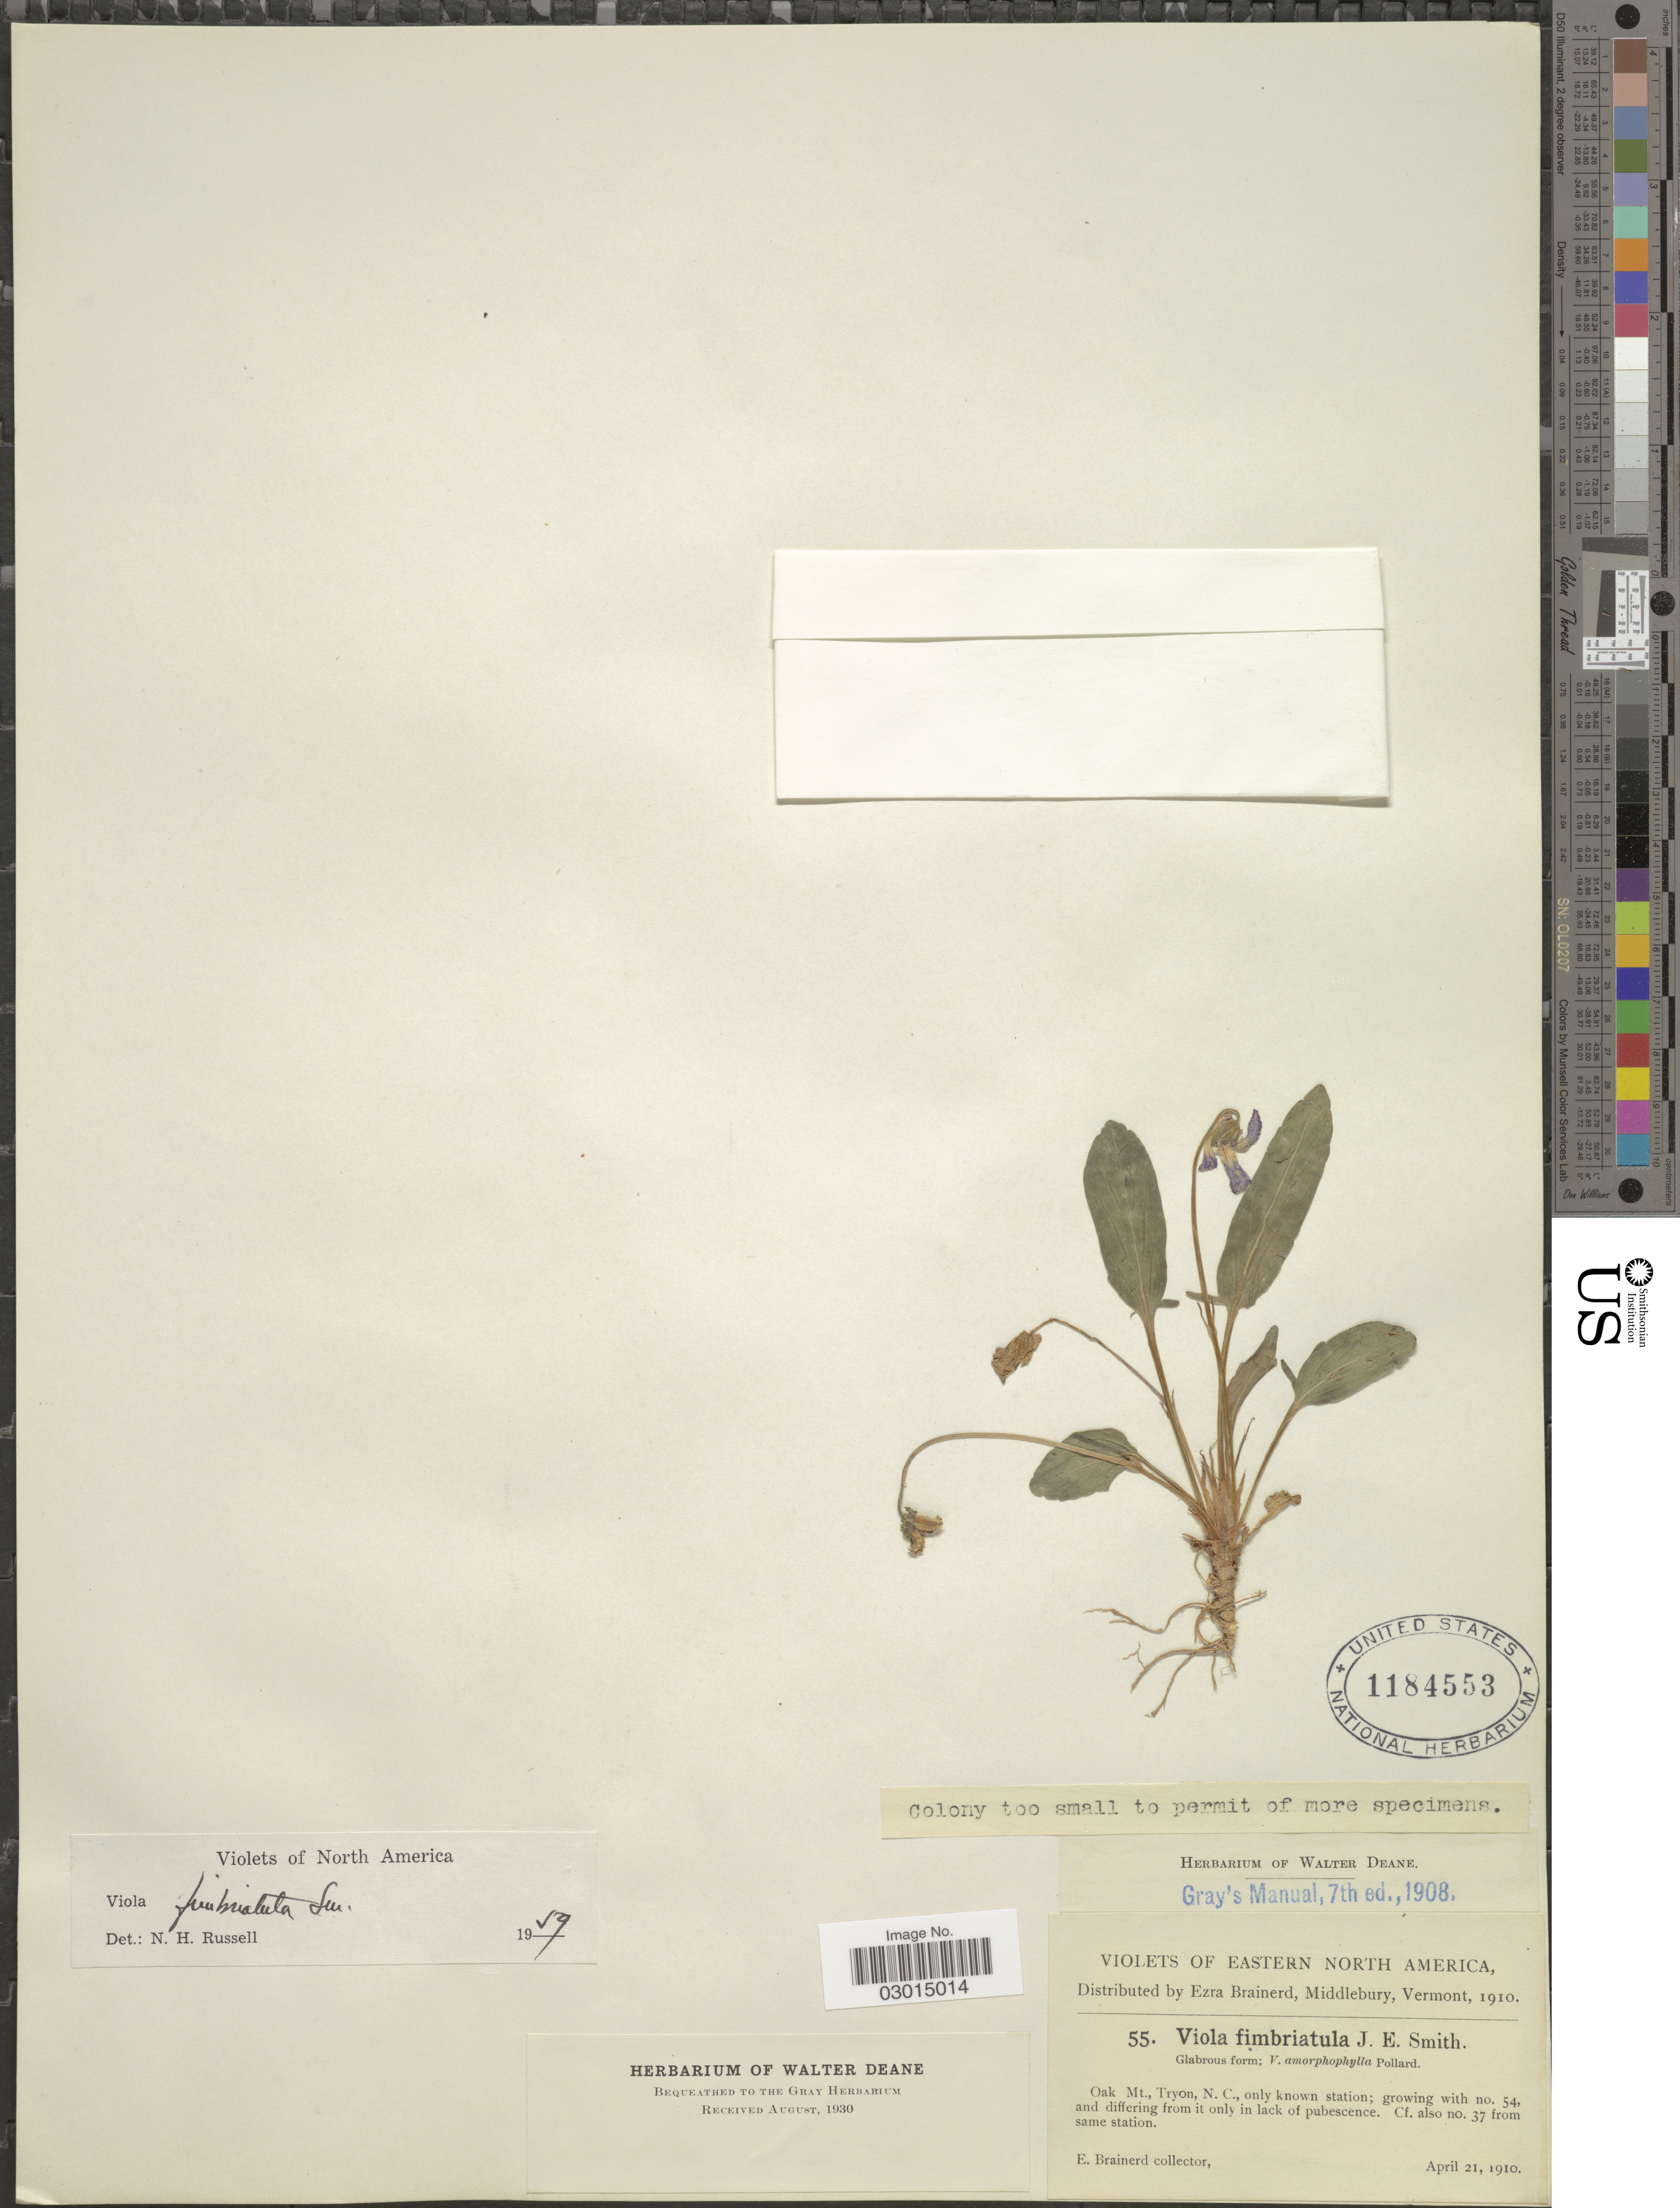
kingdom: Plantae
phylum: Tracheophyta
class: Magnoliopsida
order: Malpighiales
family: Violaceae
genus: Viola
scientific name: Viola fimbriatula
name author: Small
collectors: E. Brainerd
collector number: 55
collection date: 1910-04-21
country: United States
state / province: North Carolina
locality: Oak Mt., Tryon, N.C.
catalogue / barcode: US 1184553